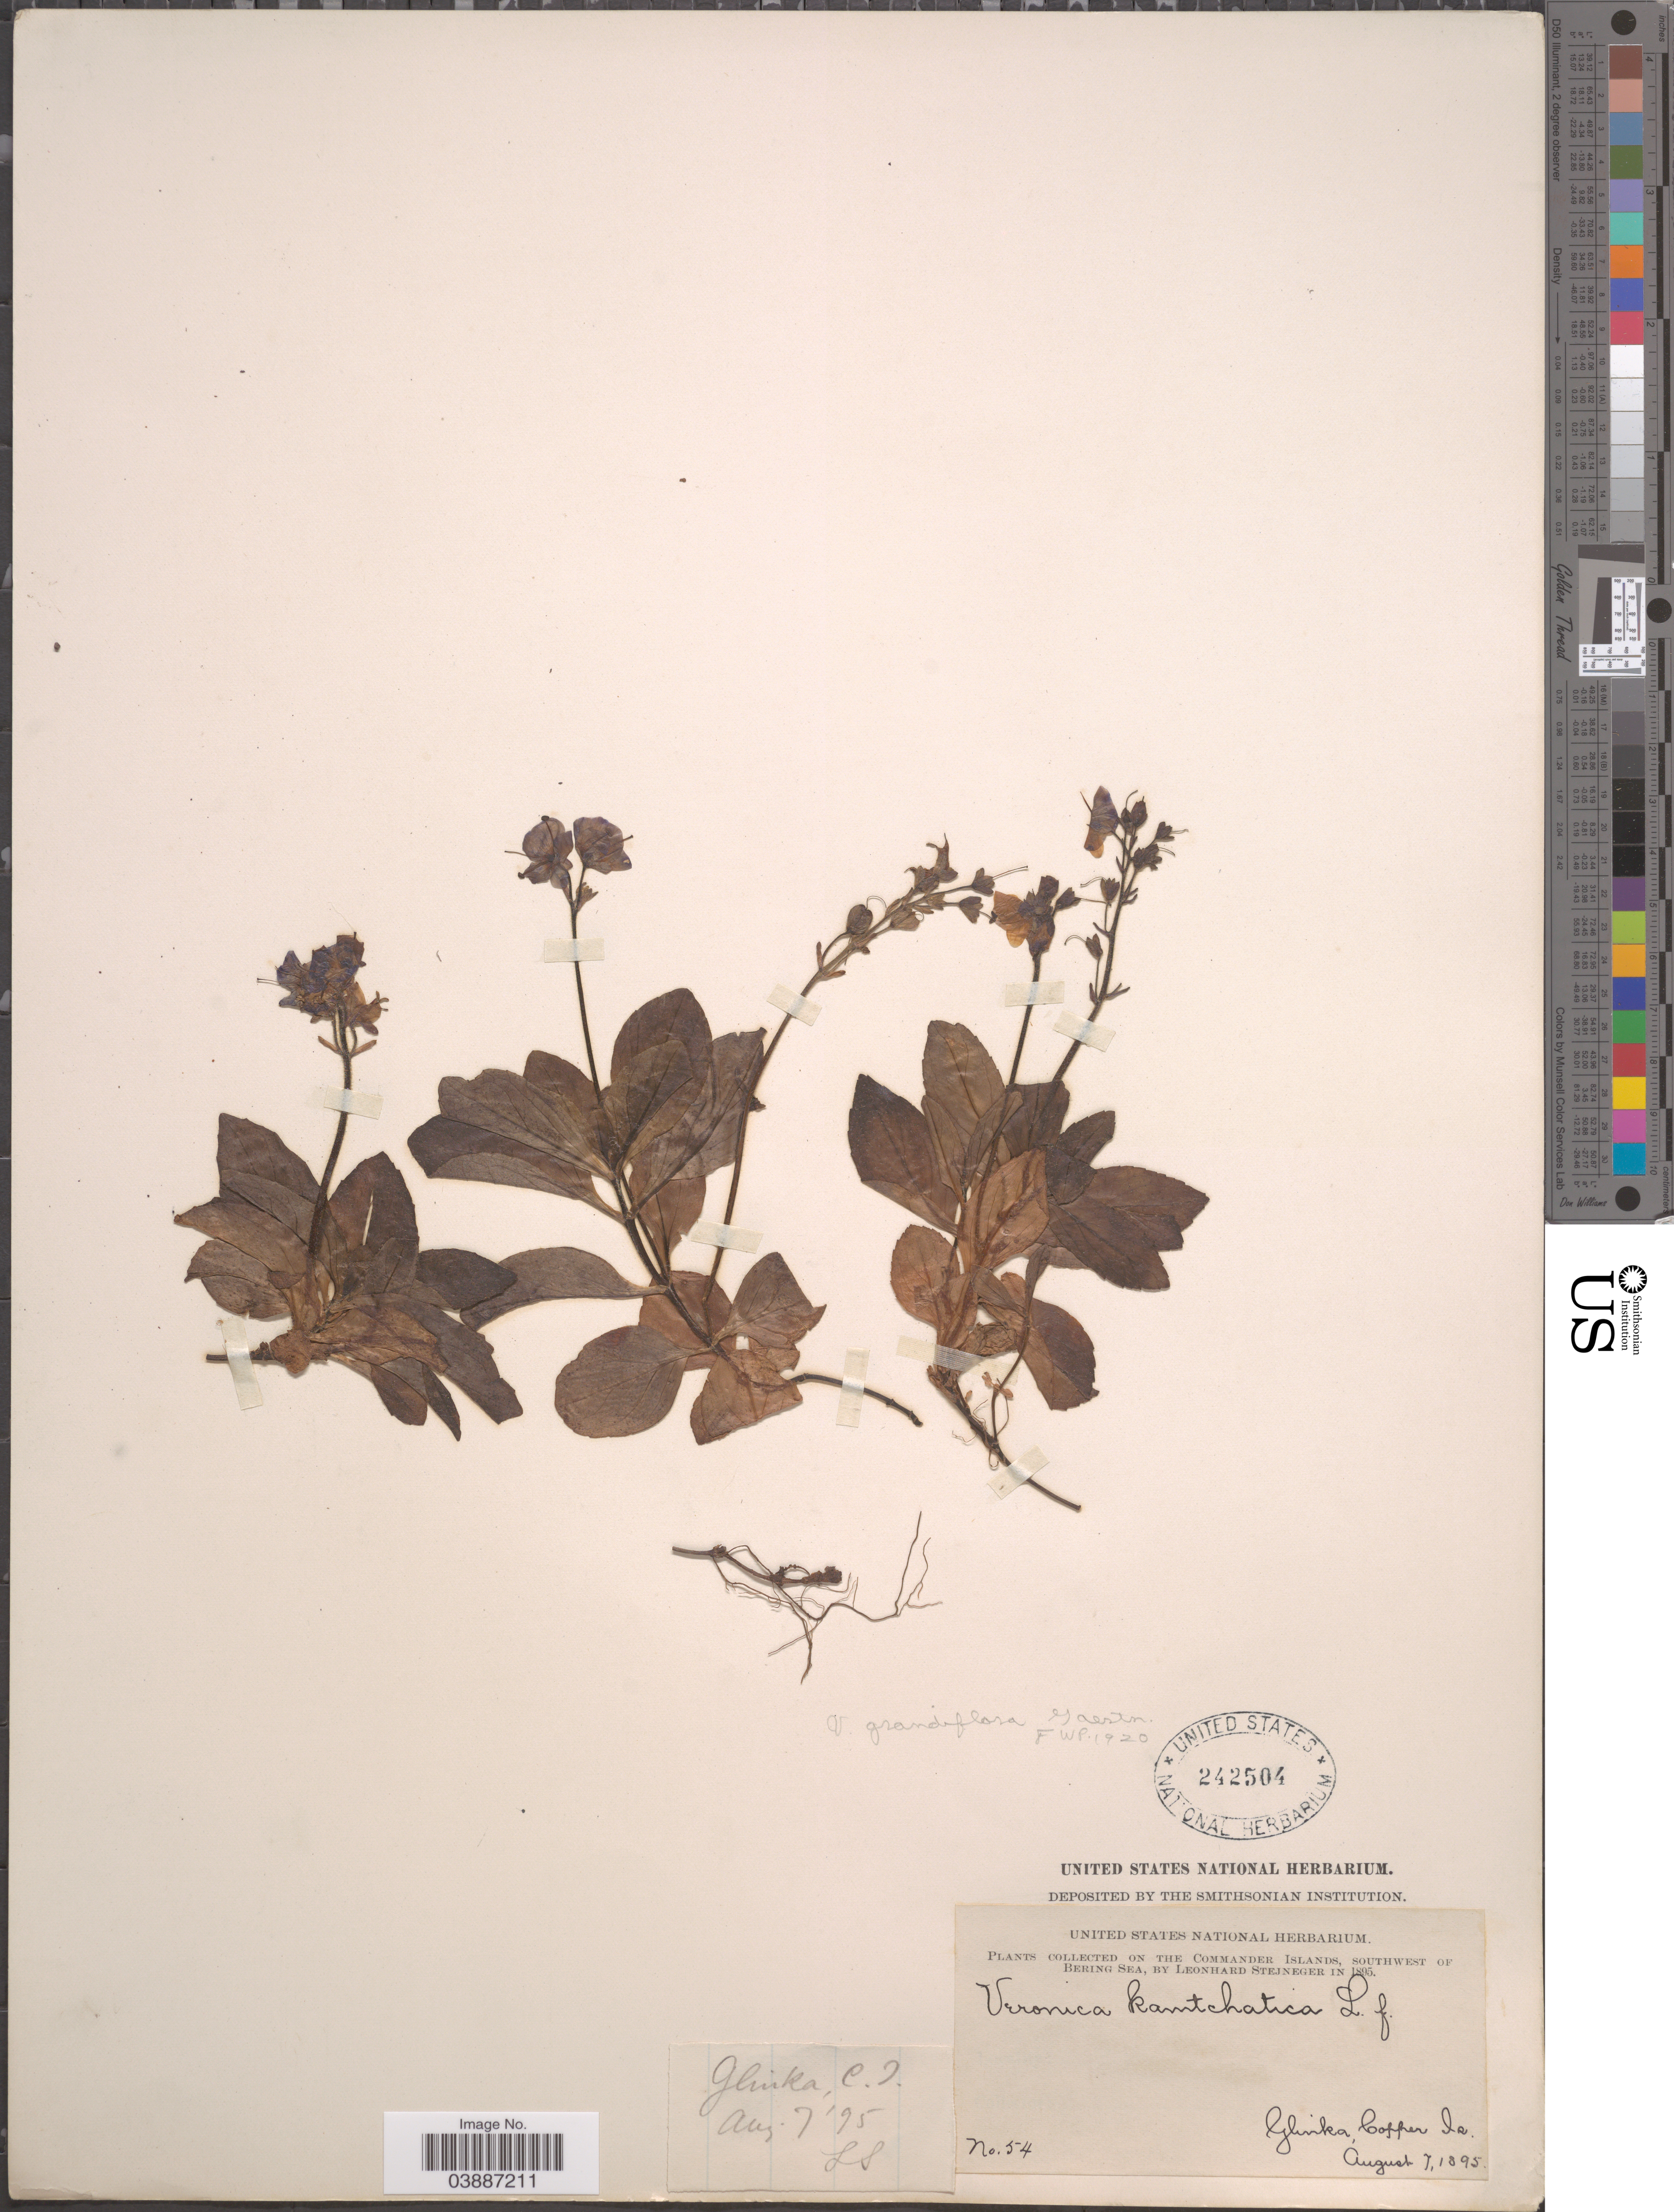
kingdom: Plantae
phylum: Tracheophyta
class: Magnoliopsida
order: Lamiales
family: Plantaginaceae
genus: Veronica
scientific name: Veronica grandiflora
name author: Gaertn.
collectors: L. Stejneger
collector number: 54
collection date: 1895-08-07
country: Russian Federation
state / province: Kamchatka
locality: On the Commander Islands, southwest of Bering Sea. Glinka, Copper Is.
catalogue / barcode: US 242504